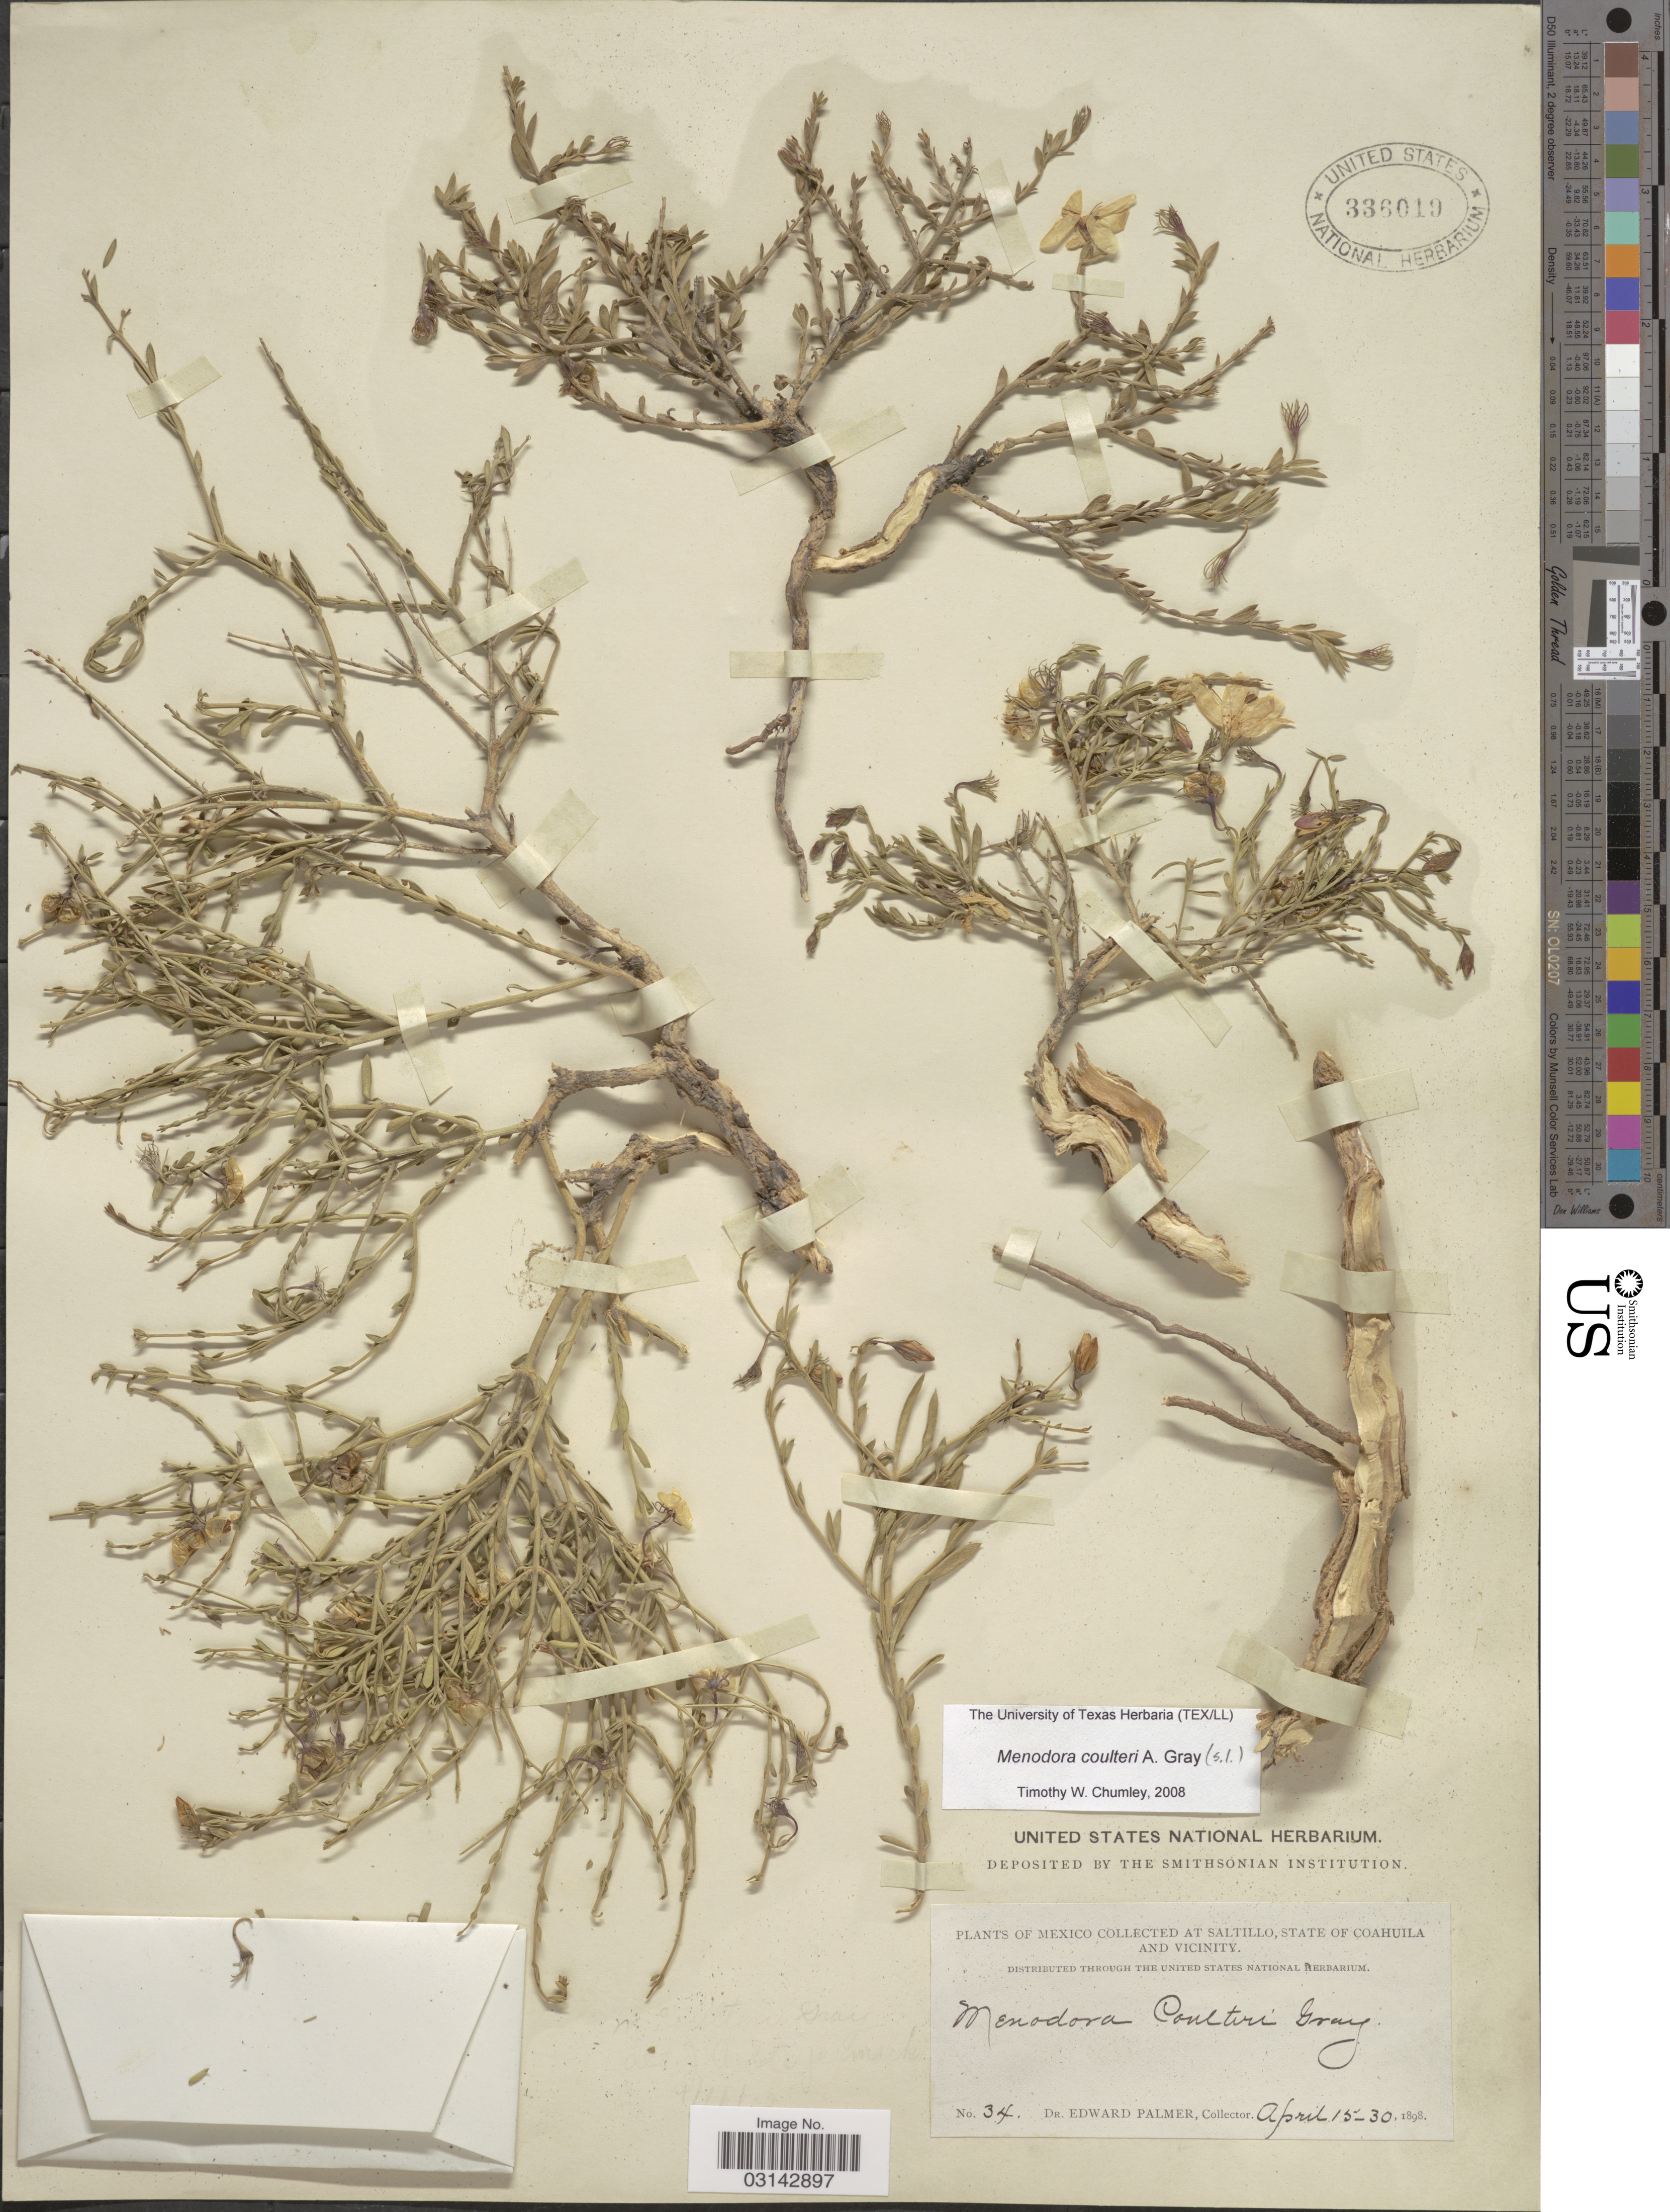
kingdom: Plantae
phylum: Tracheophyta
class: Magnoliopsida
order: Lamiales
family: Oleaceae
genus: Menodora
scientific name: Menodora coulteri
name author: A. Gray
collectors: E. Palmer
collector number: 34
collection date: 1898-04-15/1898-04-30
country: Mexico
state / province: Coahuila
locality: At Saltillo, State of Coahuila and vicinity.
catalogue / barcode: US 336019